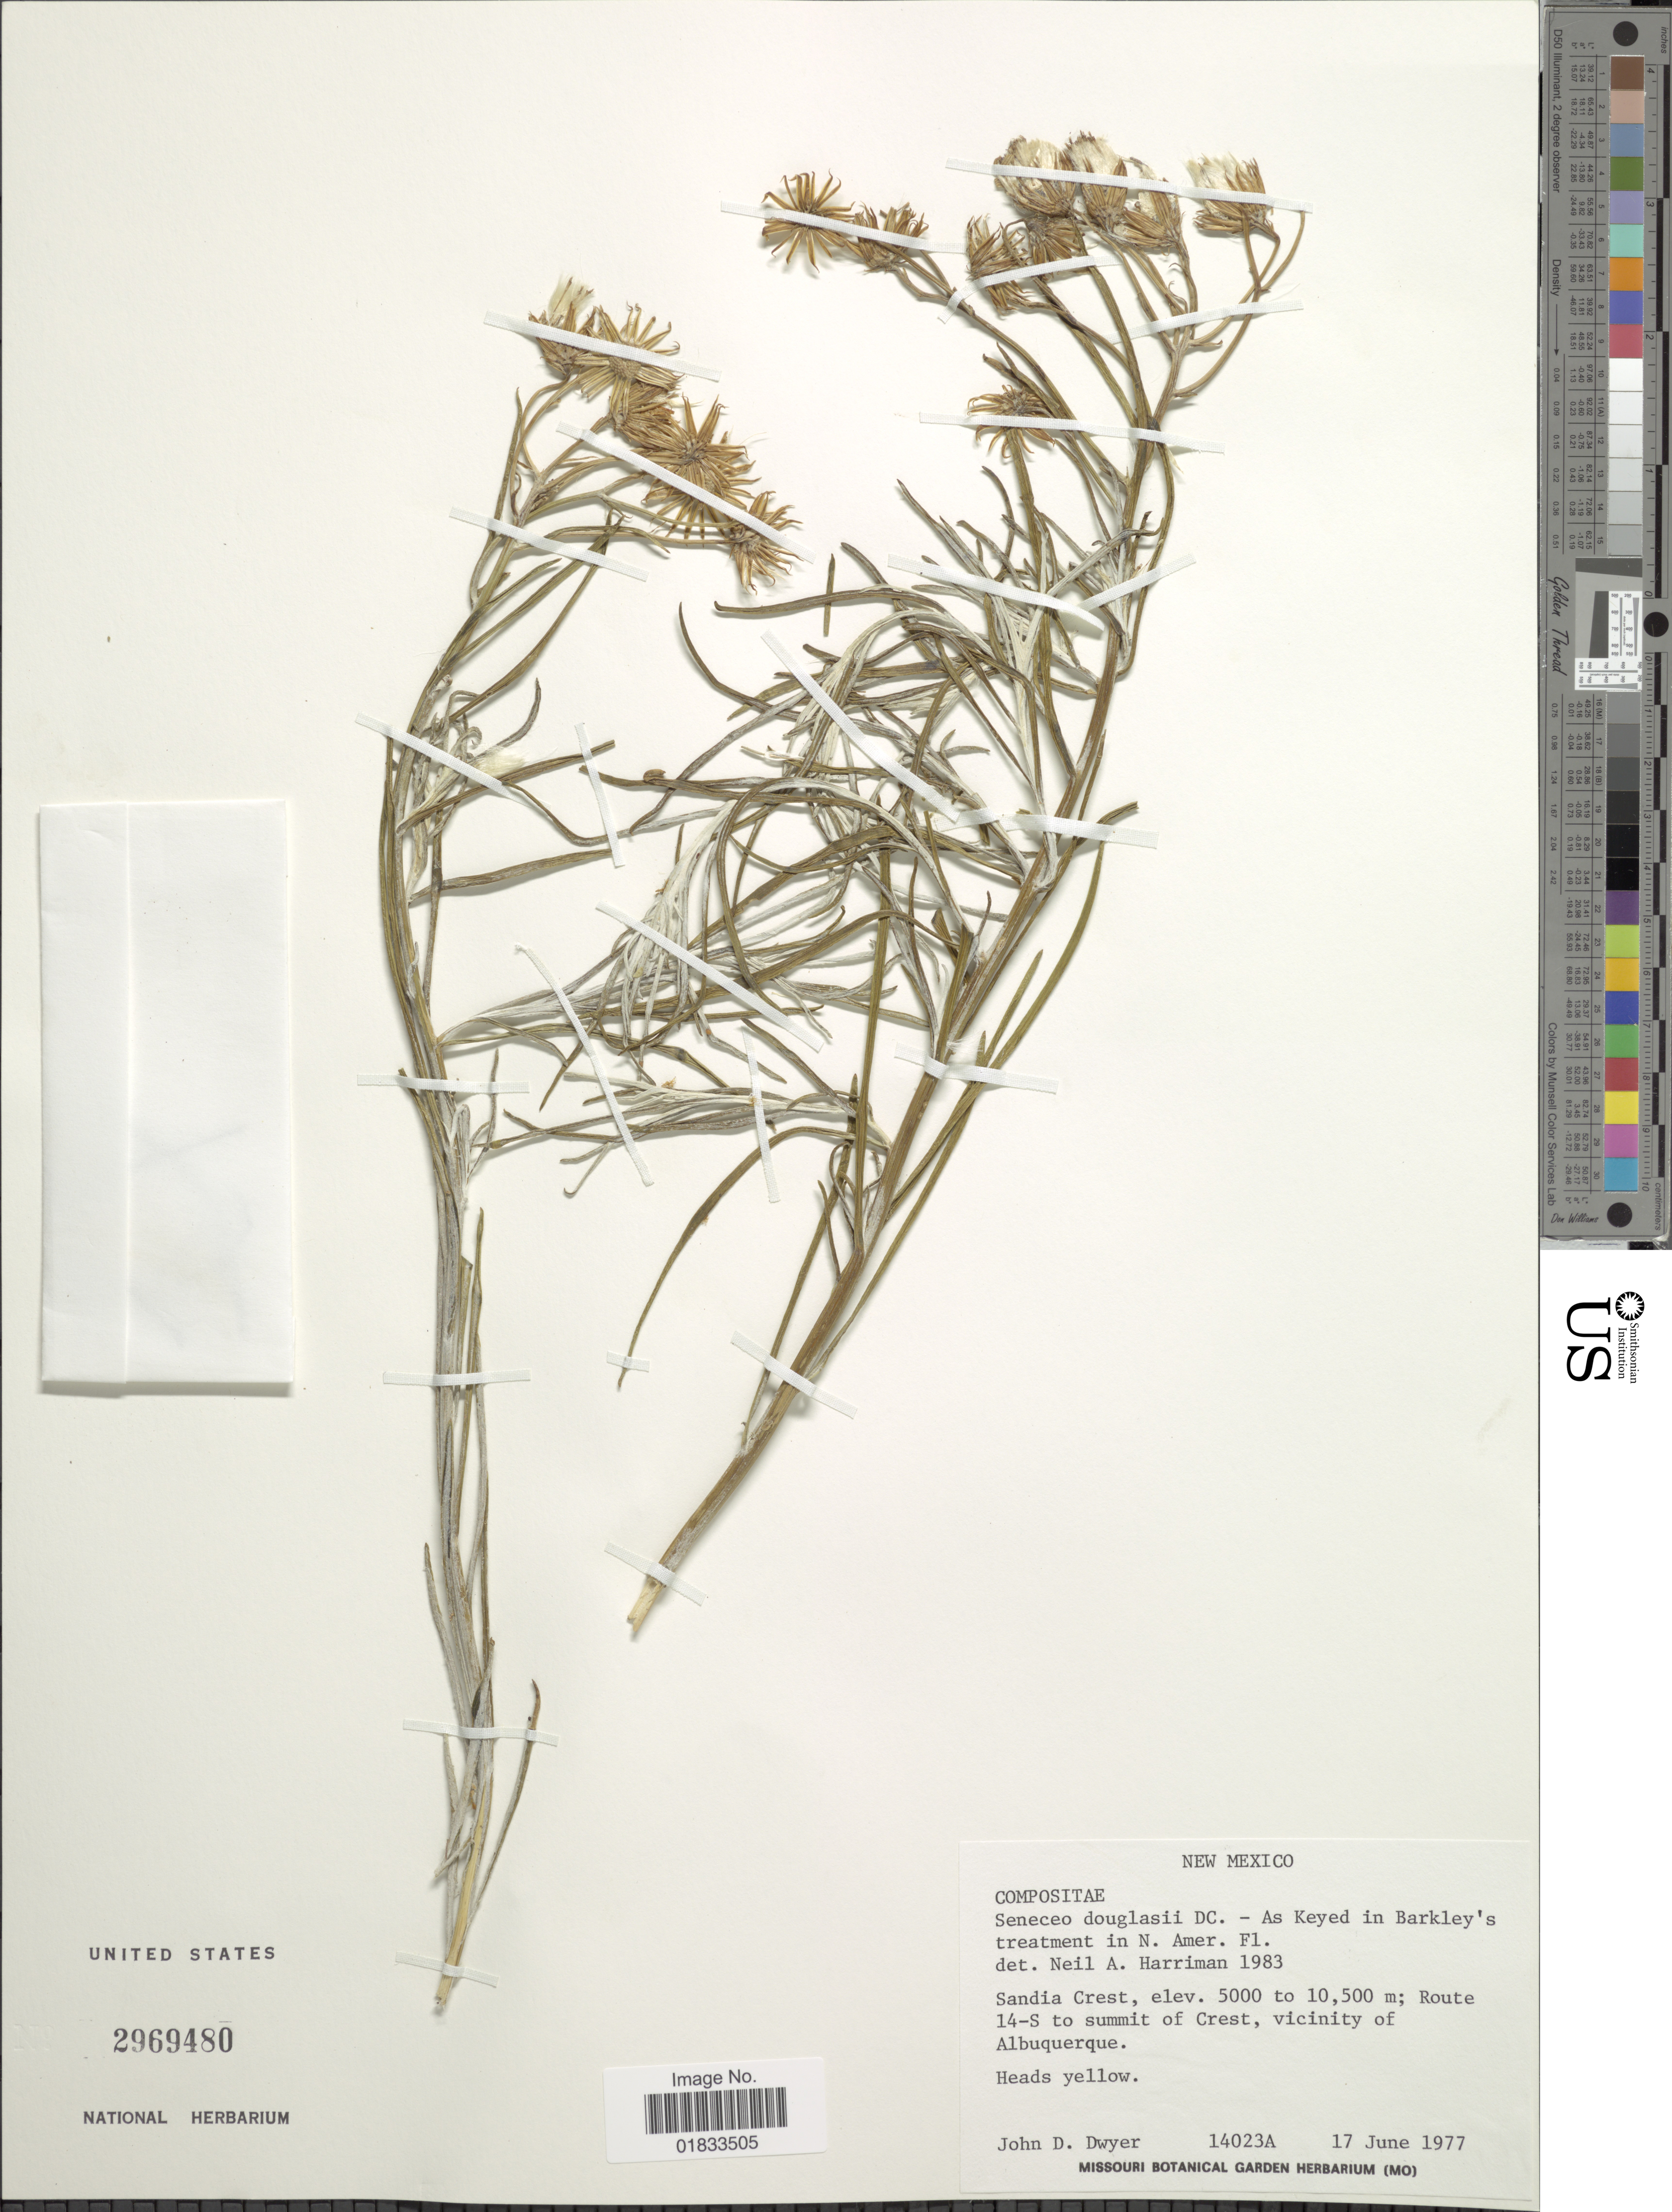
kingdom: Plantae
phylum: Tracheophyta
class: Magnoliopsida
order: Asterales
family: Asteraceae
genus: Senecio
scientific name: Senecio flaccidus var. douglasii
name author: (DC.) B.L. Turner & T.M. Barkley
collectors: J. D. Dwyer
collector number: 14023a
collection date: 1977-06-17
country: United States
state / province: New Mexico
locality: Sandia Crest, route 14-S to summit of crest, vicinity of Albuquerque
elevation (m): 5000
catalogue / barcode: US 2969480